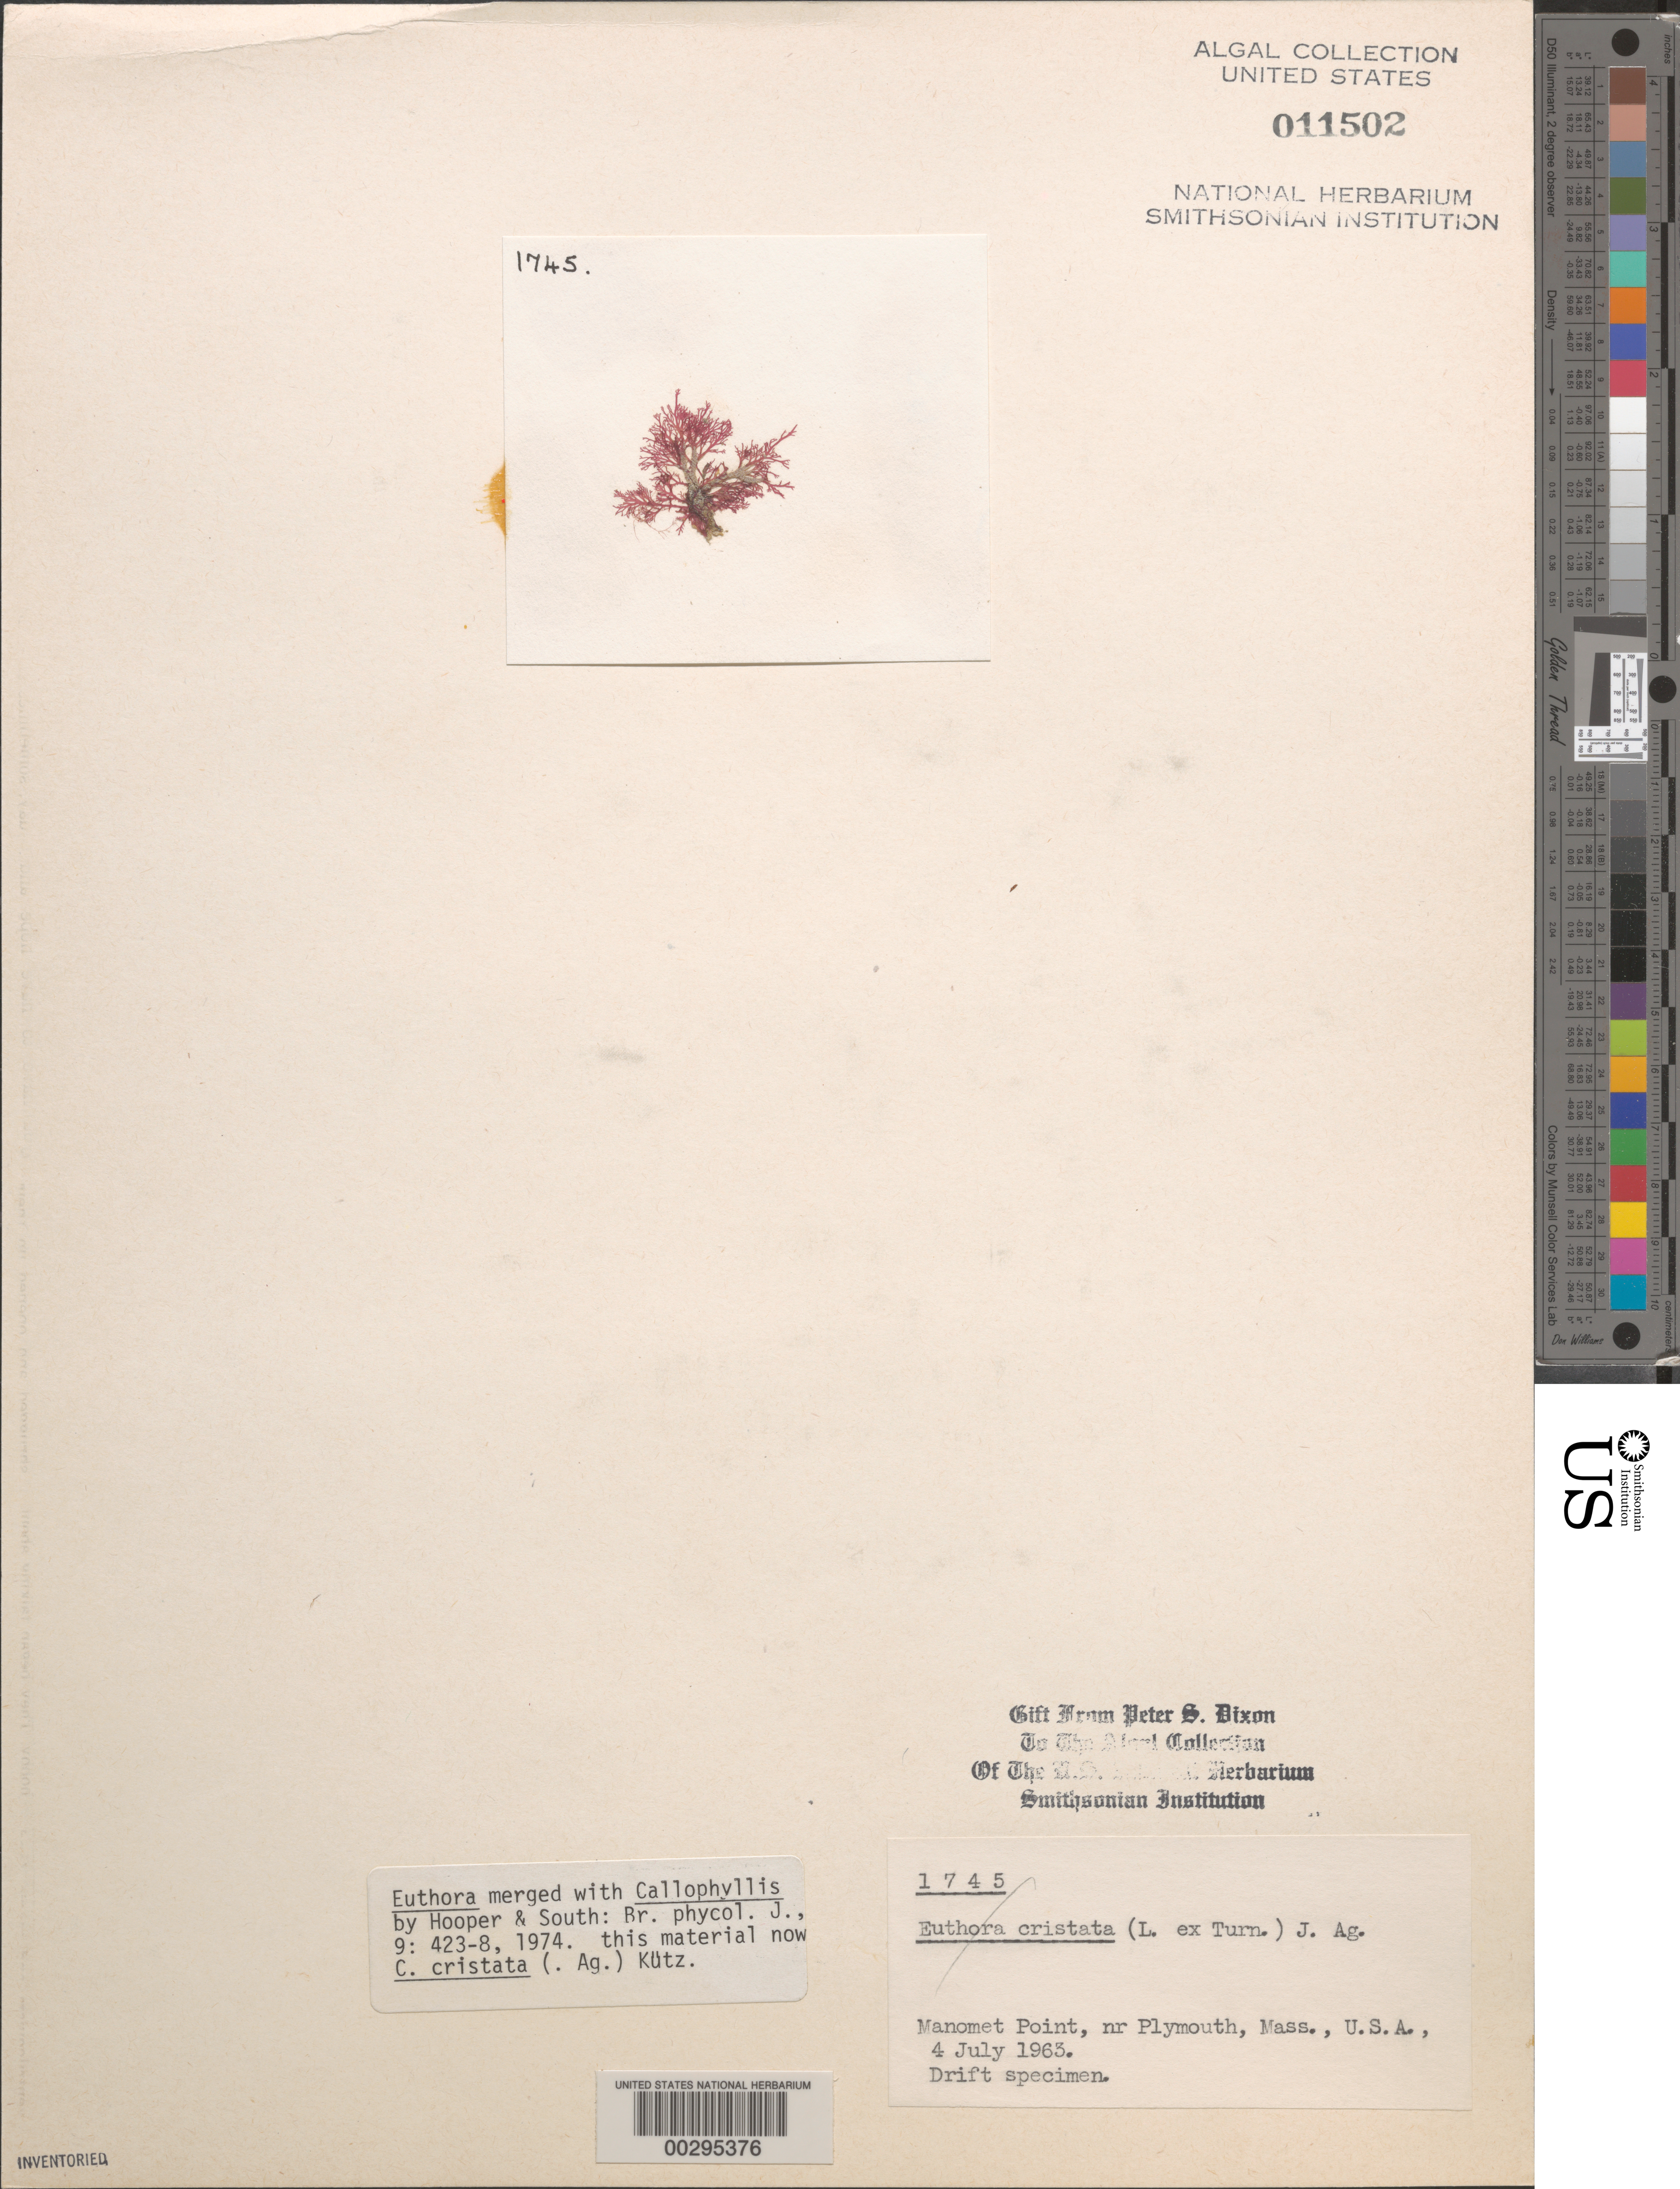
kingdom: Plantae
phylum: Rhodophyta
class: Florideophyceae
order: Gigartinales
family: Kallymeniaceae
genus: Euthora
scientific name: Euthora cristata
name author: (C. Agardh) J. Agardh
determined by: Algae name updating Project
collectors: P. S. Dixon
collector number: PSD 1745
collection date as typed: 04 Jul 1963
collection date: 1963-07-04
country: United States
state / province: Massachusetts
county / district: Plymouth County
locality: Manomet Point near Plymouth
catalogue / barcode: US 11502